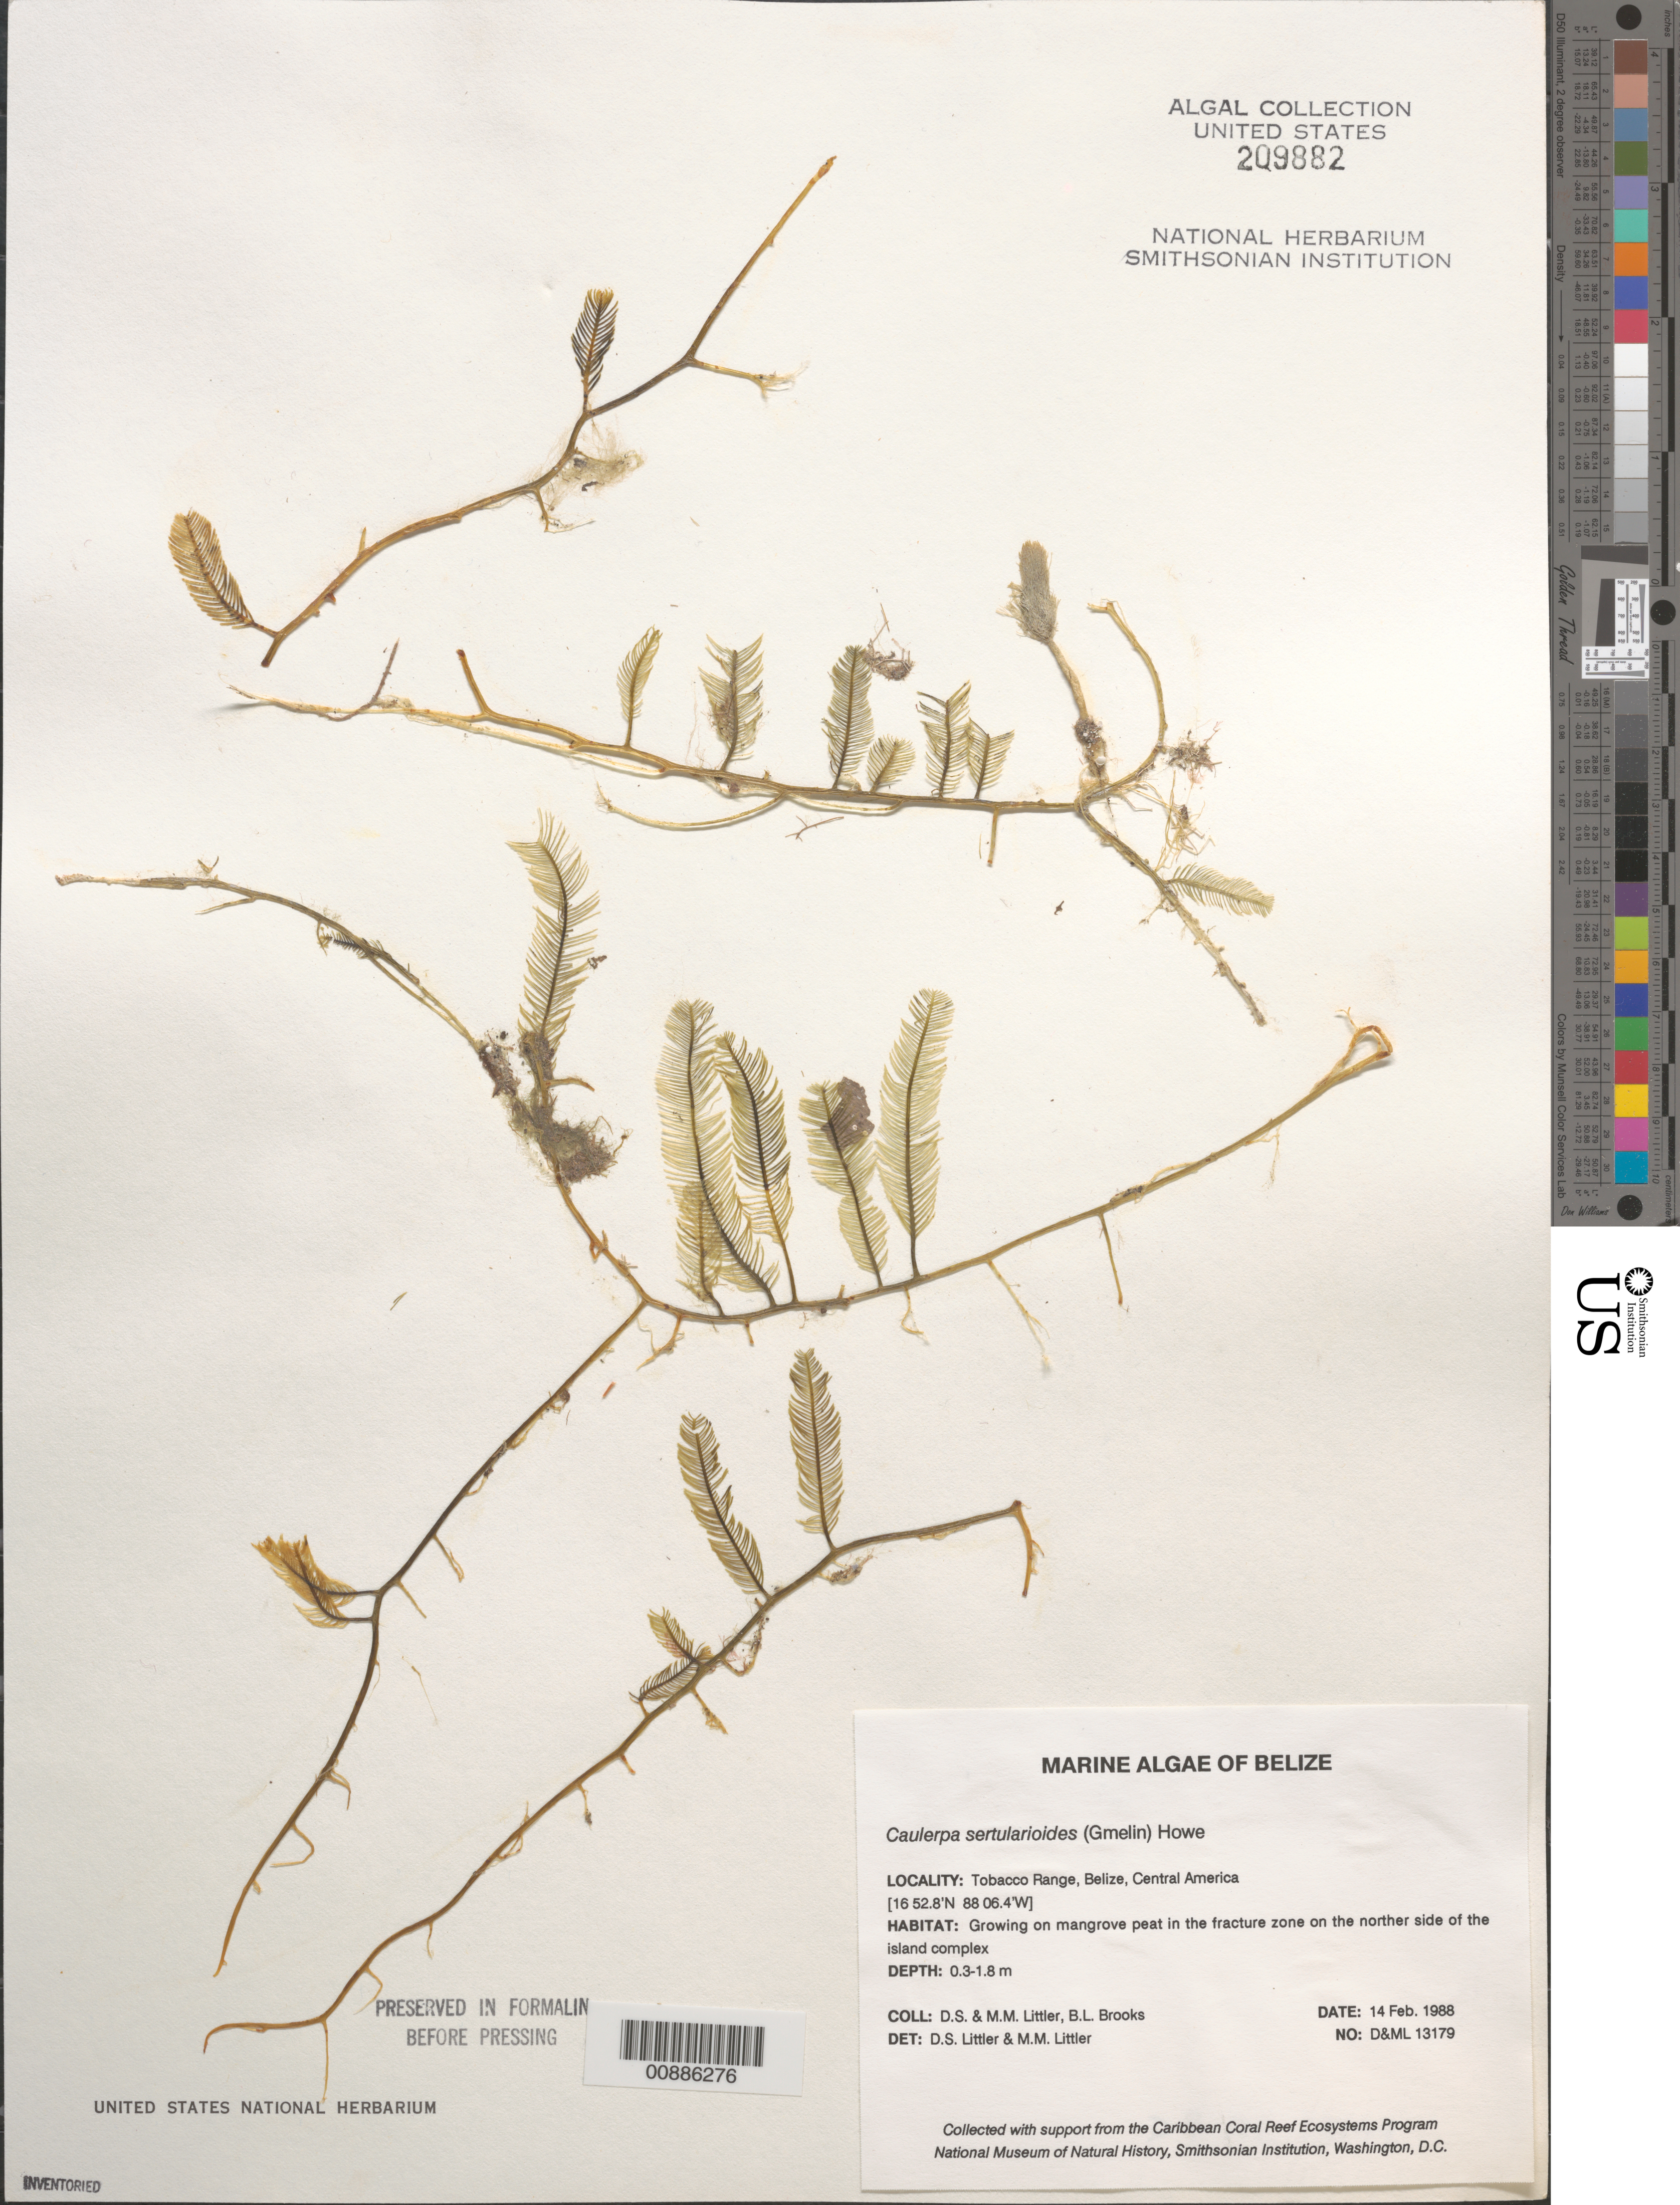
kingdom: Plantae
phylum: Chlorophyta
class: Ulvophyceae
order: Bryopsidales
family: Caulerpaceae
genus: Caulerpa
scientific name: Caulerpa sertularioides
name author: (S.G. Gmel.) M. Howe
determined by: Littler, D. S.; Littler, M. M.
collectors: D. S. Littler, M. M. Littler & B. Brooks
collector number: D&ML 13179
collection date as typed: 14 Feb 1988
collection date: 1988-02-14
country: Belize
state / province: Stann Creek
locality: Tobacco Range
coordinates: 16 52.8'N, 88 06.4'W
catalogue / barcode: US 209882